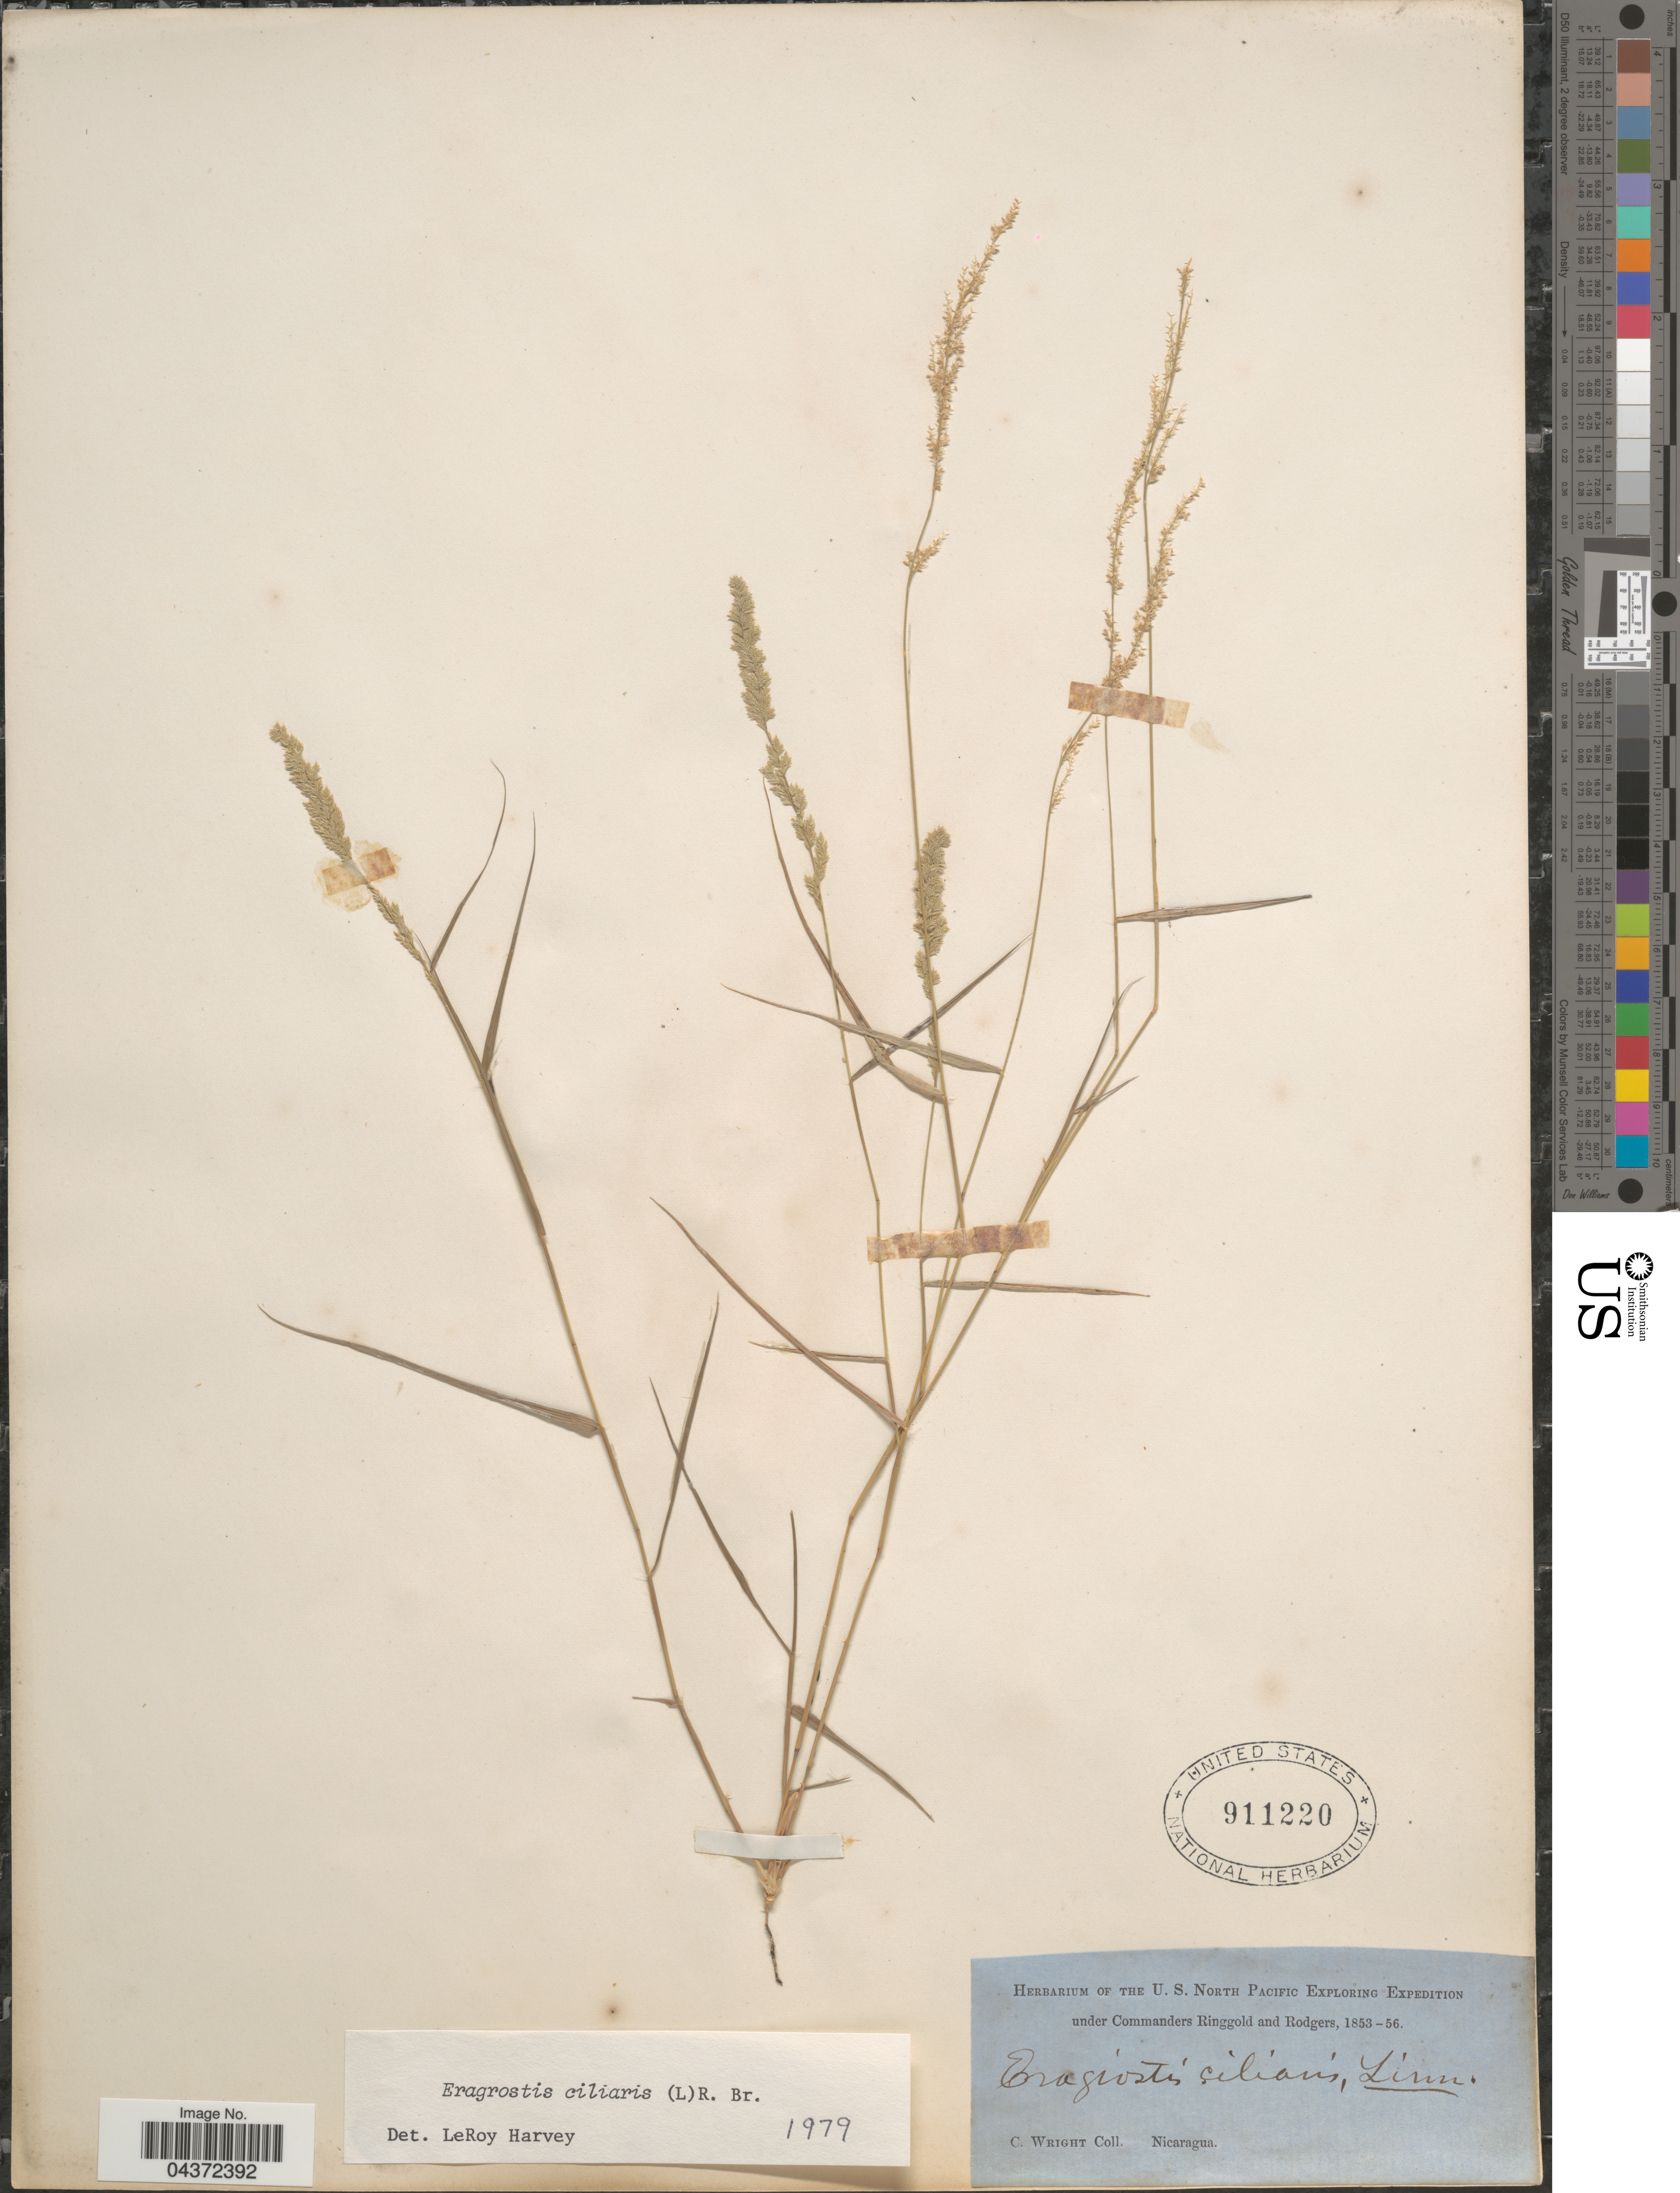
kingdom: Plantae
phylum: Tracheophyta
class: Liliopsida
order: Poales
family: Poaceae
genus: Eragrostis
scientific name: Eragrostis ciliaris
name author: (L.) R. Br.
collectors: C. Wright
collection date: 1853/1856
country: Nicaragua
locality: The U.S. North Pacific Exploring Expedition.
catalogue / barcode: US 911220